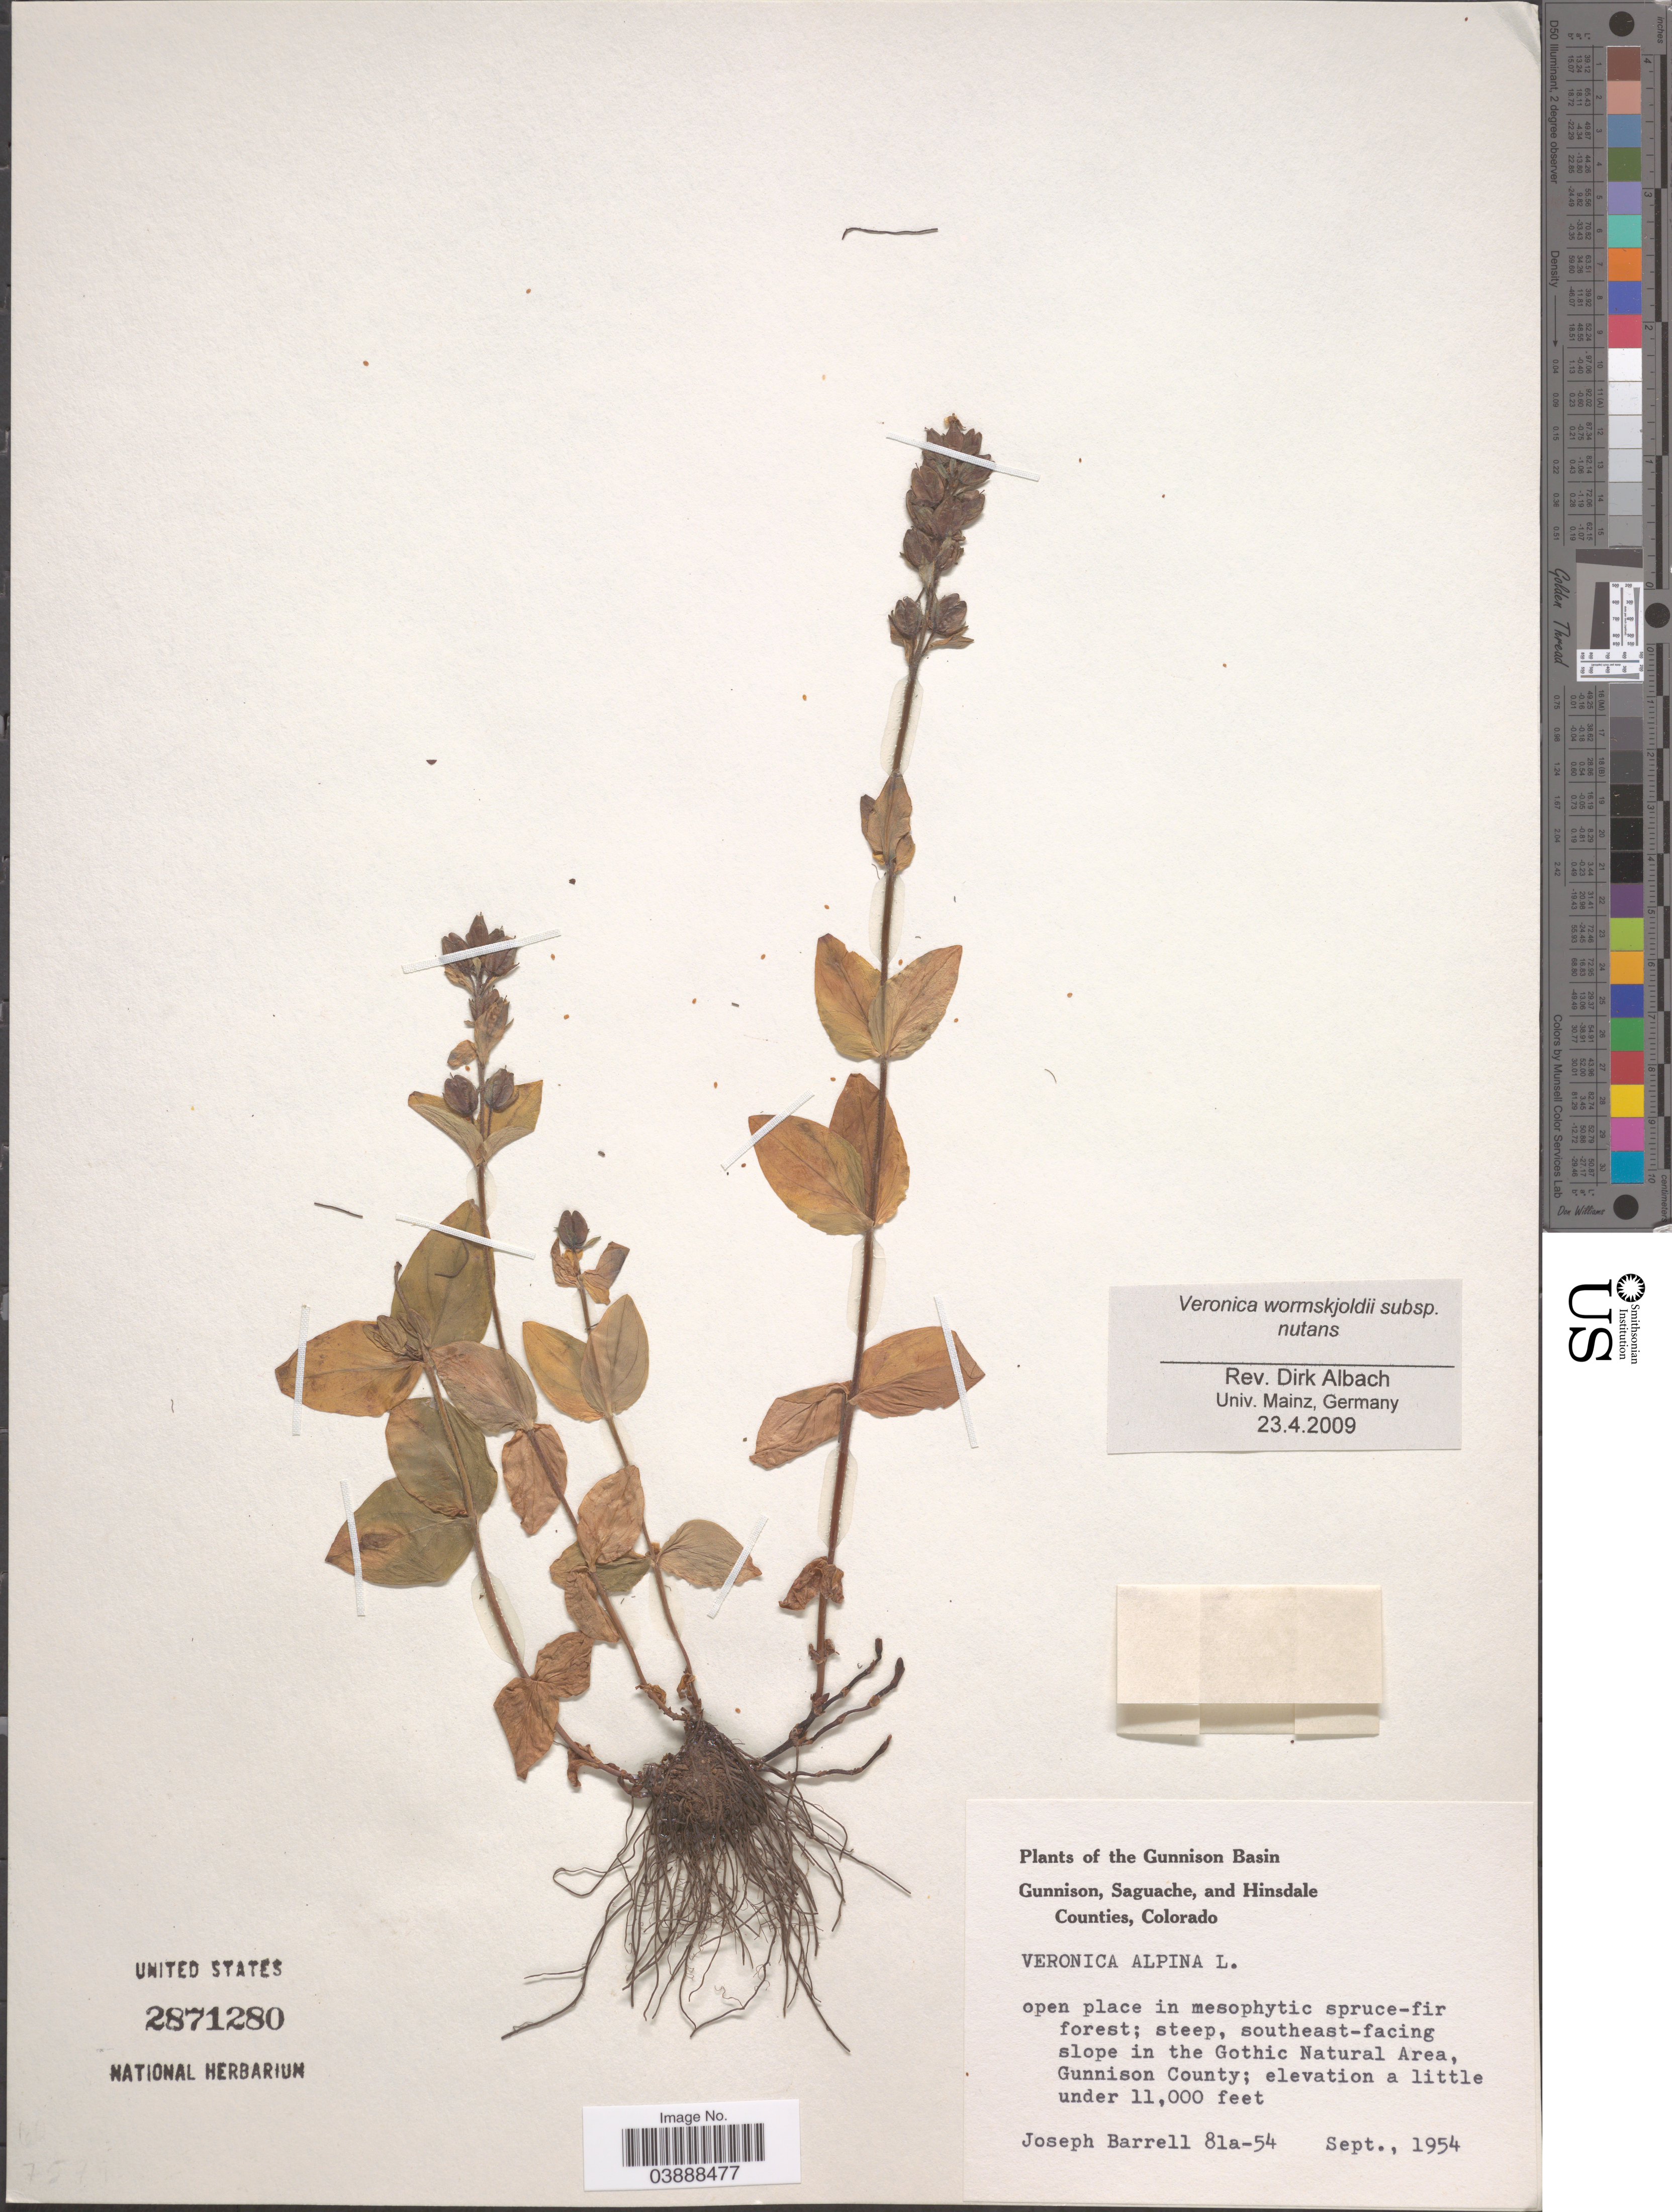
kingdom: Plantae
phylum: Tracheophyta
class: Magnoliopsida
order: Lamiales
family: Plantaginaceae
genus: Veronica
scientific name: Veronica wormskjoldii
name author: Roem. & Schult.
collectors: J. Barrell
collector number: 81a-54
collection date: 1954-09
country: United States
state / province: Colorado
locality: The Gunnison Basin. Southeast-facing slope in the Gothic Natural Area, Gunnison County.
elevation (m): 3353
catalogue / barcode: US 2871280